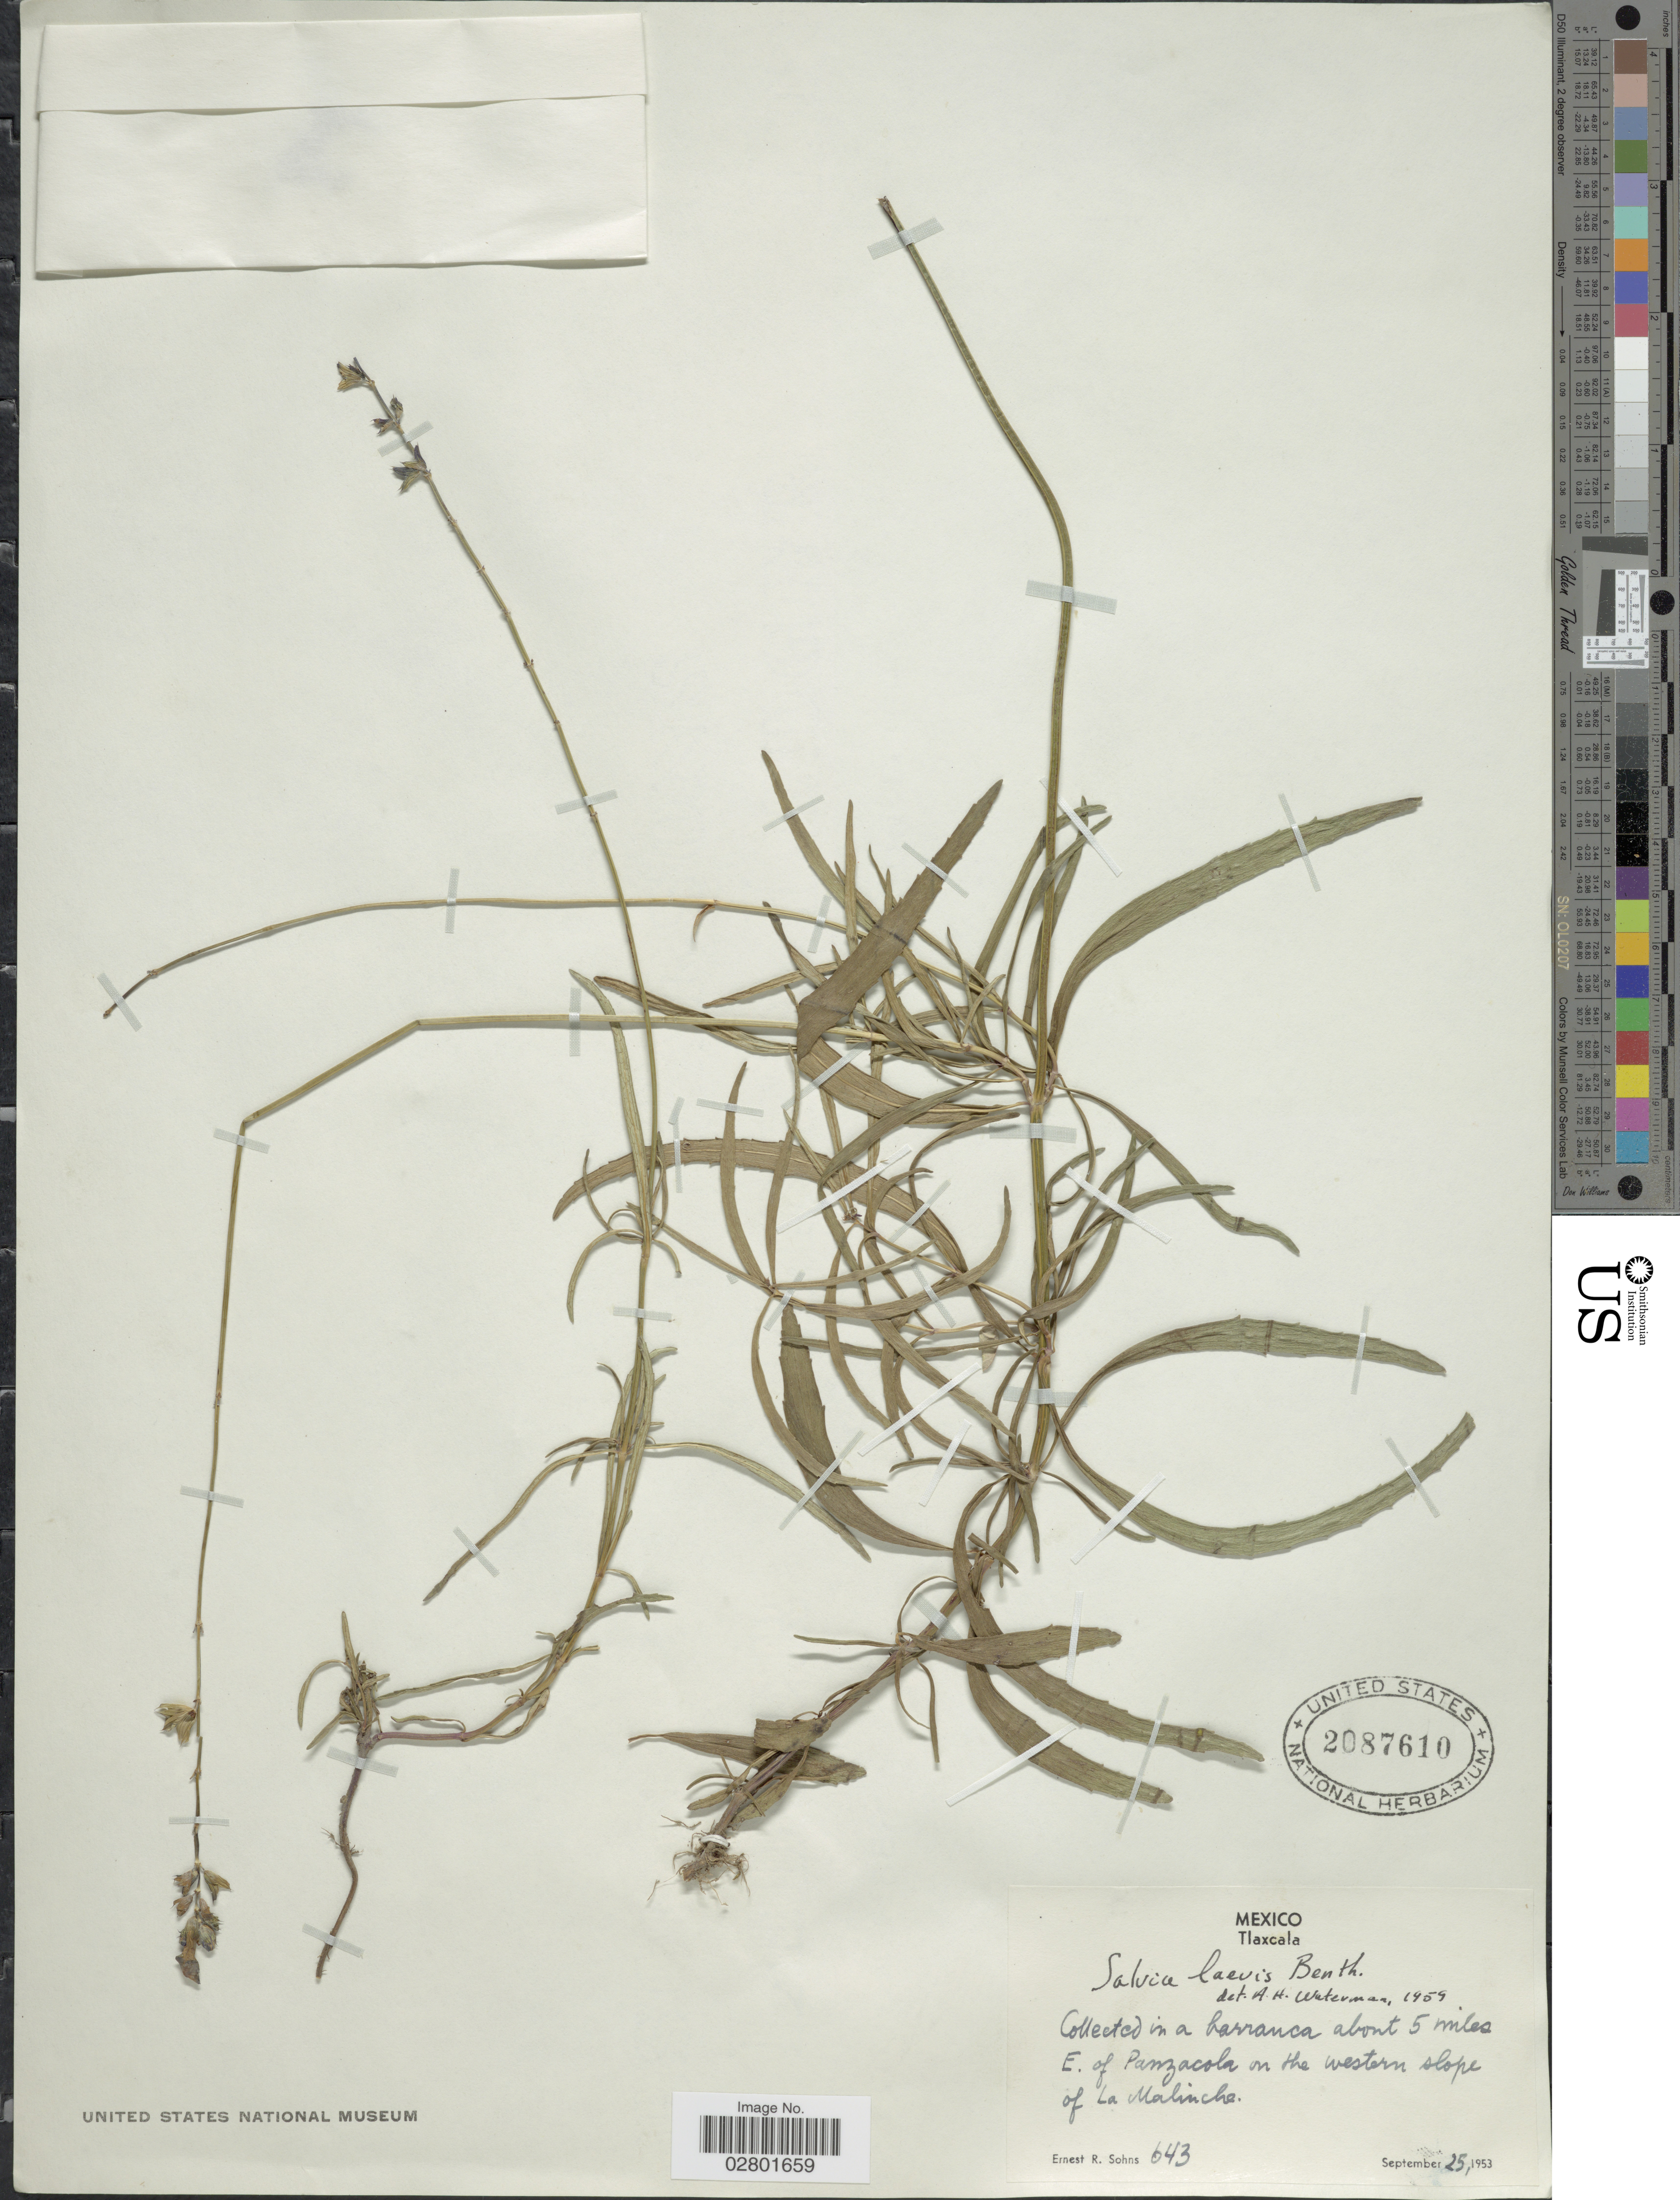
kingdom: Plantae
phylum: Tracheophyta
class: Magnoliopsida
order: Lamiales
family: Lamiaceae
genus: Salvia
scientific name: Salvia laevis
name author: Benth.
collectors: E. R. Sohns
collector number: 643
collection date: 1953-09-25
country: Mexico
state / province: Tlaxcala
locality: Collected in a barranca about 5 miles E. of Panzacola on the western slope of La Malinche.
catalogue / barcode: US 2087610